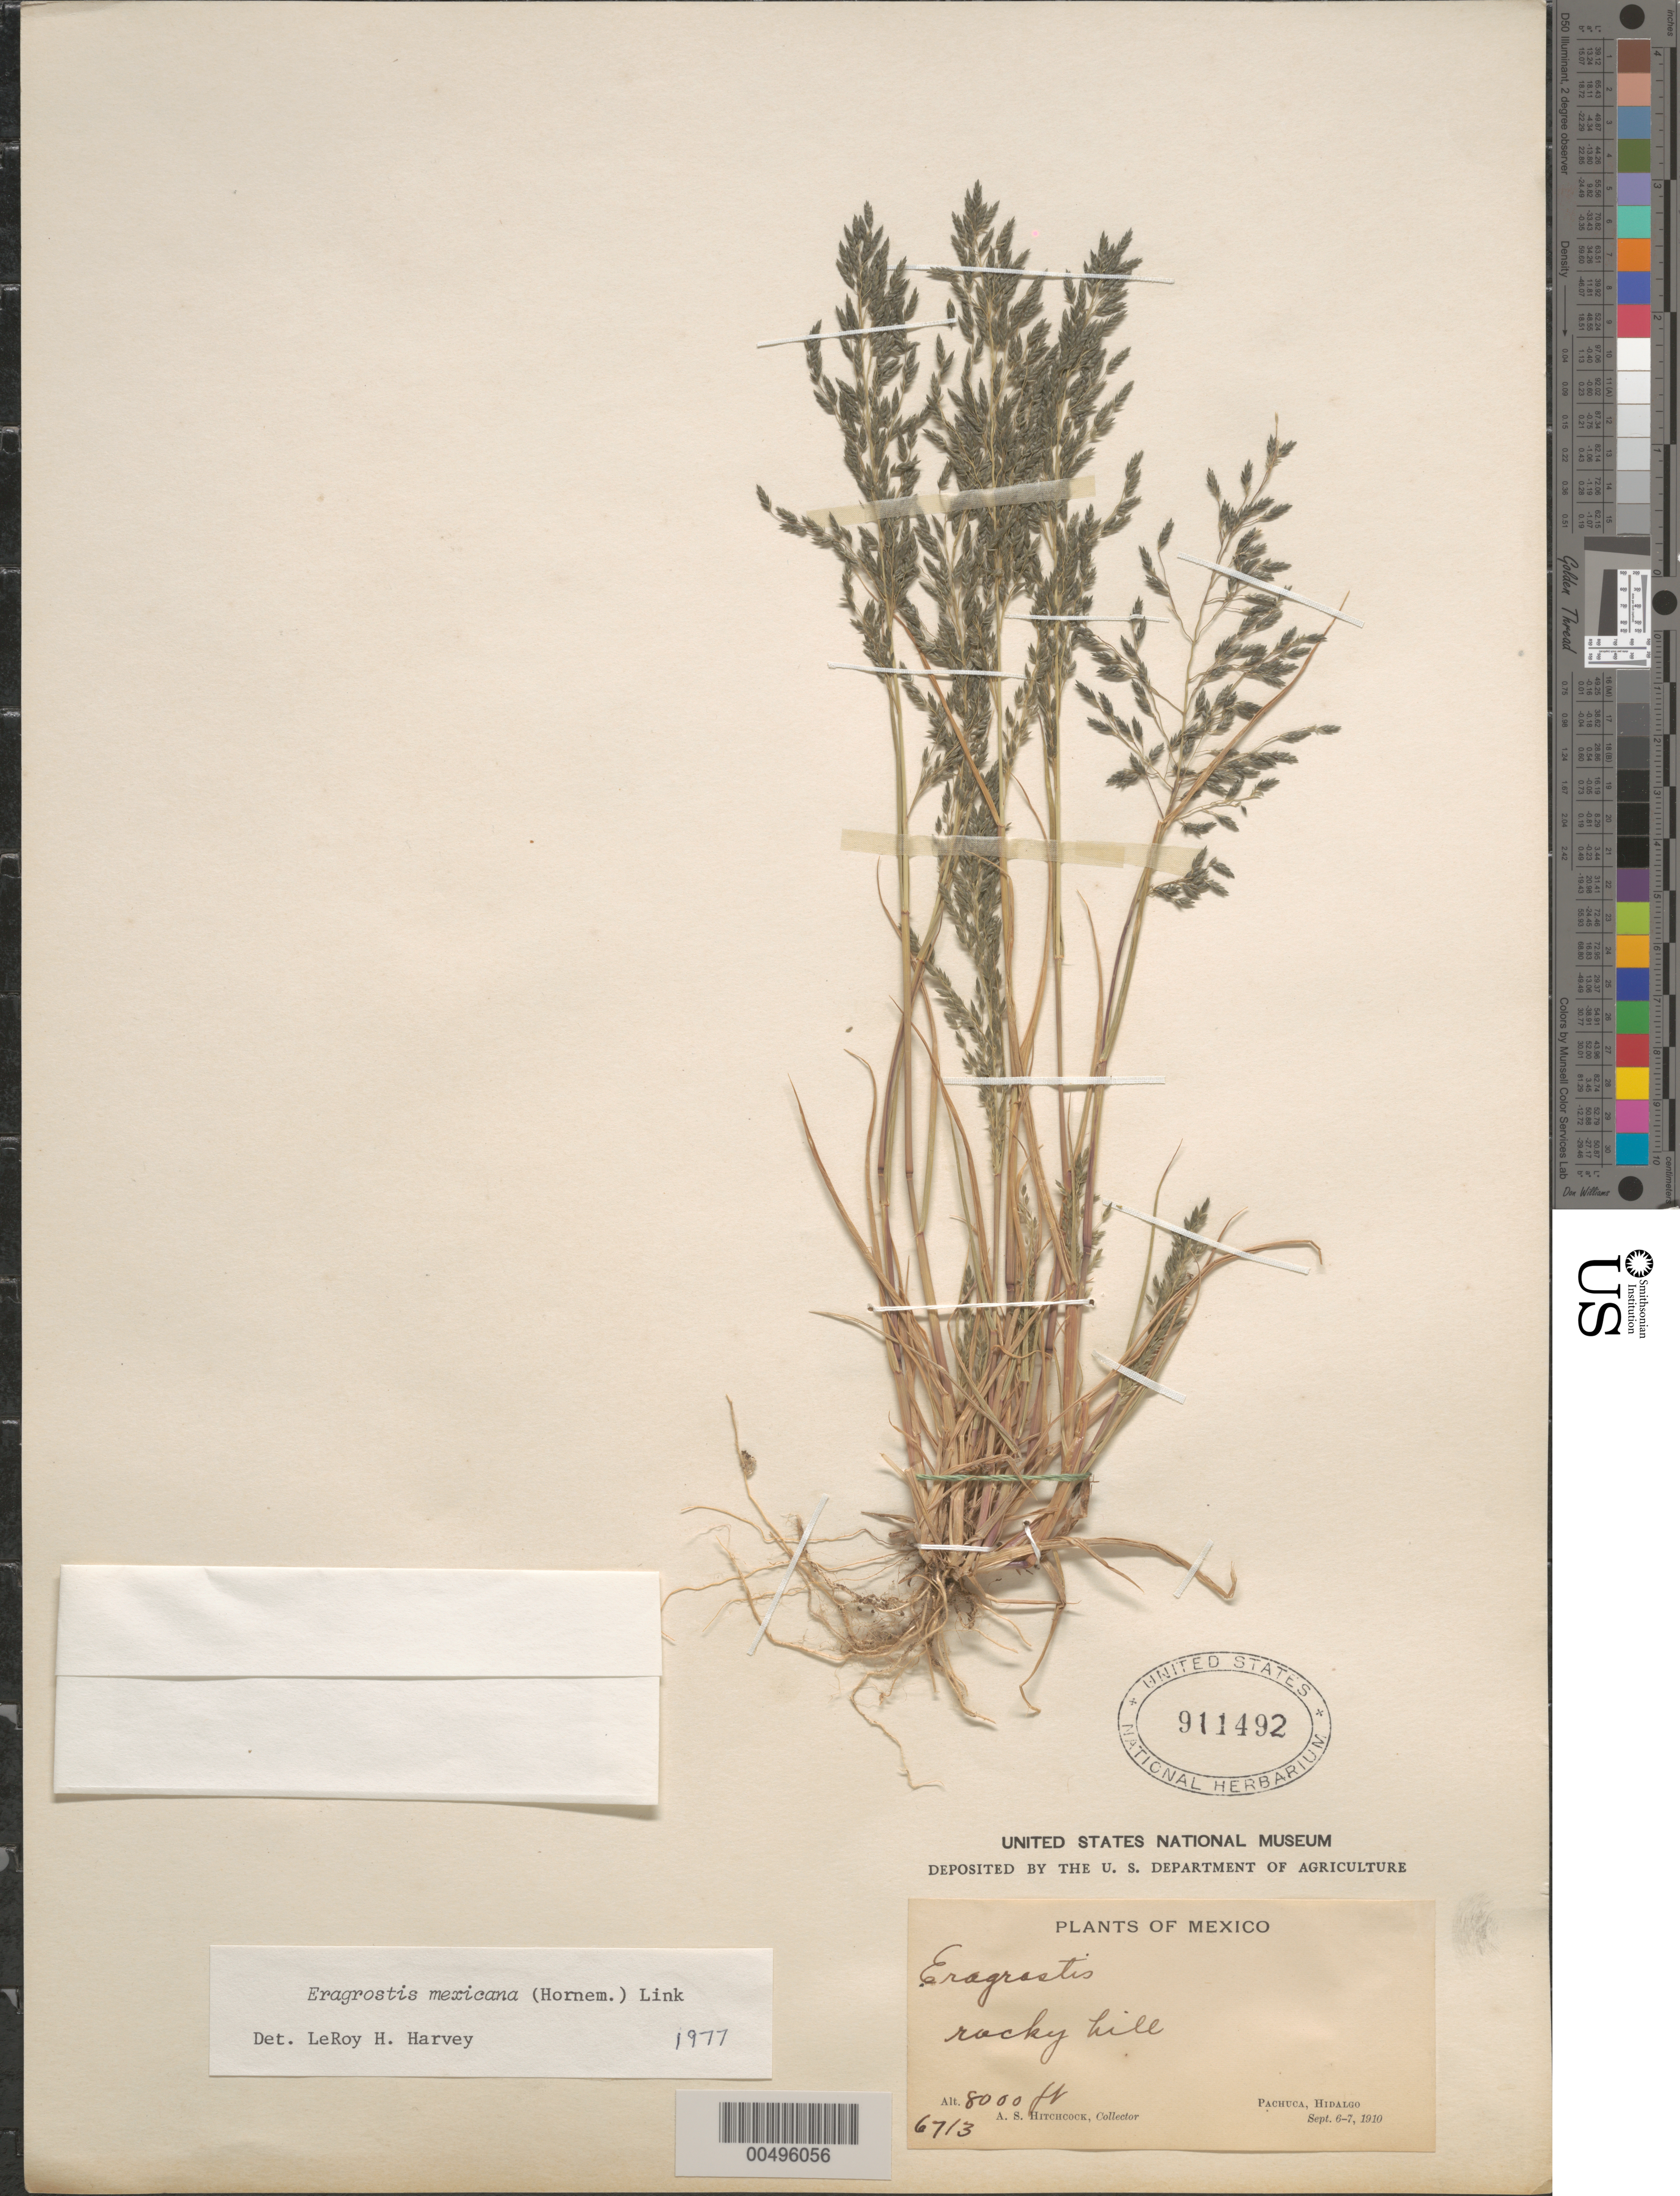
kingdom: Plantae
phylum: Tracheophyta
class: Liliopsida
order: Poales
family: Poaceae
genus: Eragrostis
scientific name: Eragrostis mexicana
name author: (Hornem.) Link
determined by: Harvey, L. H.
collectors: A. S. Hitchcock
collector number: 6713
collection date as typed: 6 Sep 1910 to 7 Sep 1910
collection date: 1910-09-06/1910-09-07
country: Mexico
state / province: Hidalgo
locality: Pachuca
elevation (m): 2438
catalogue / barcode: US 911492